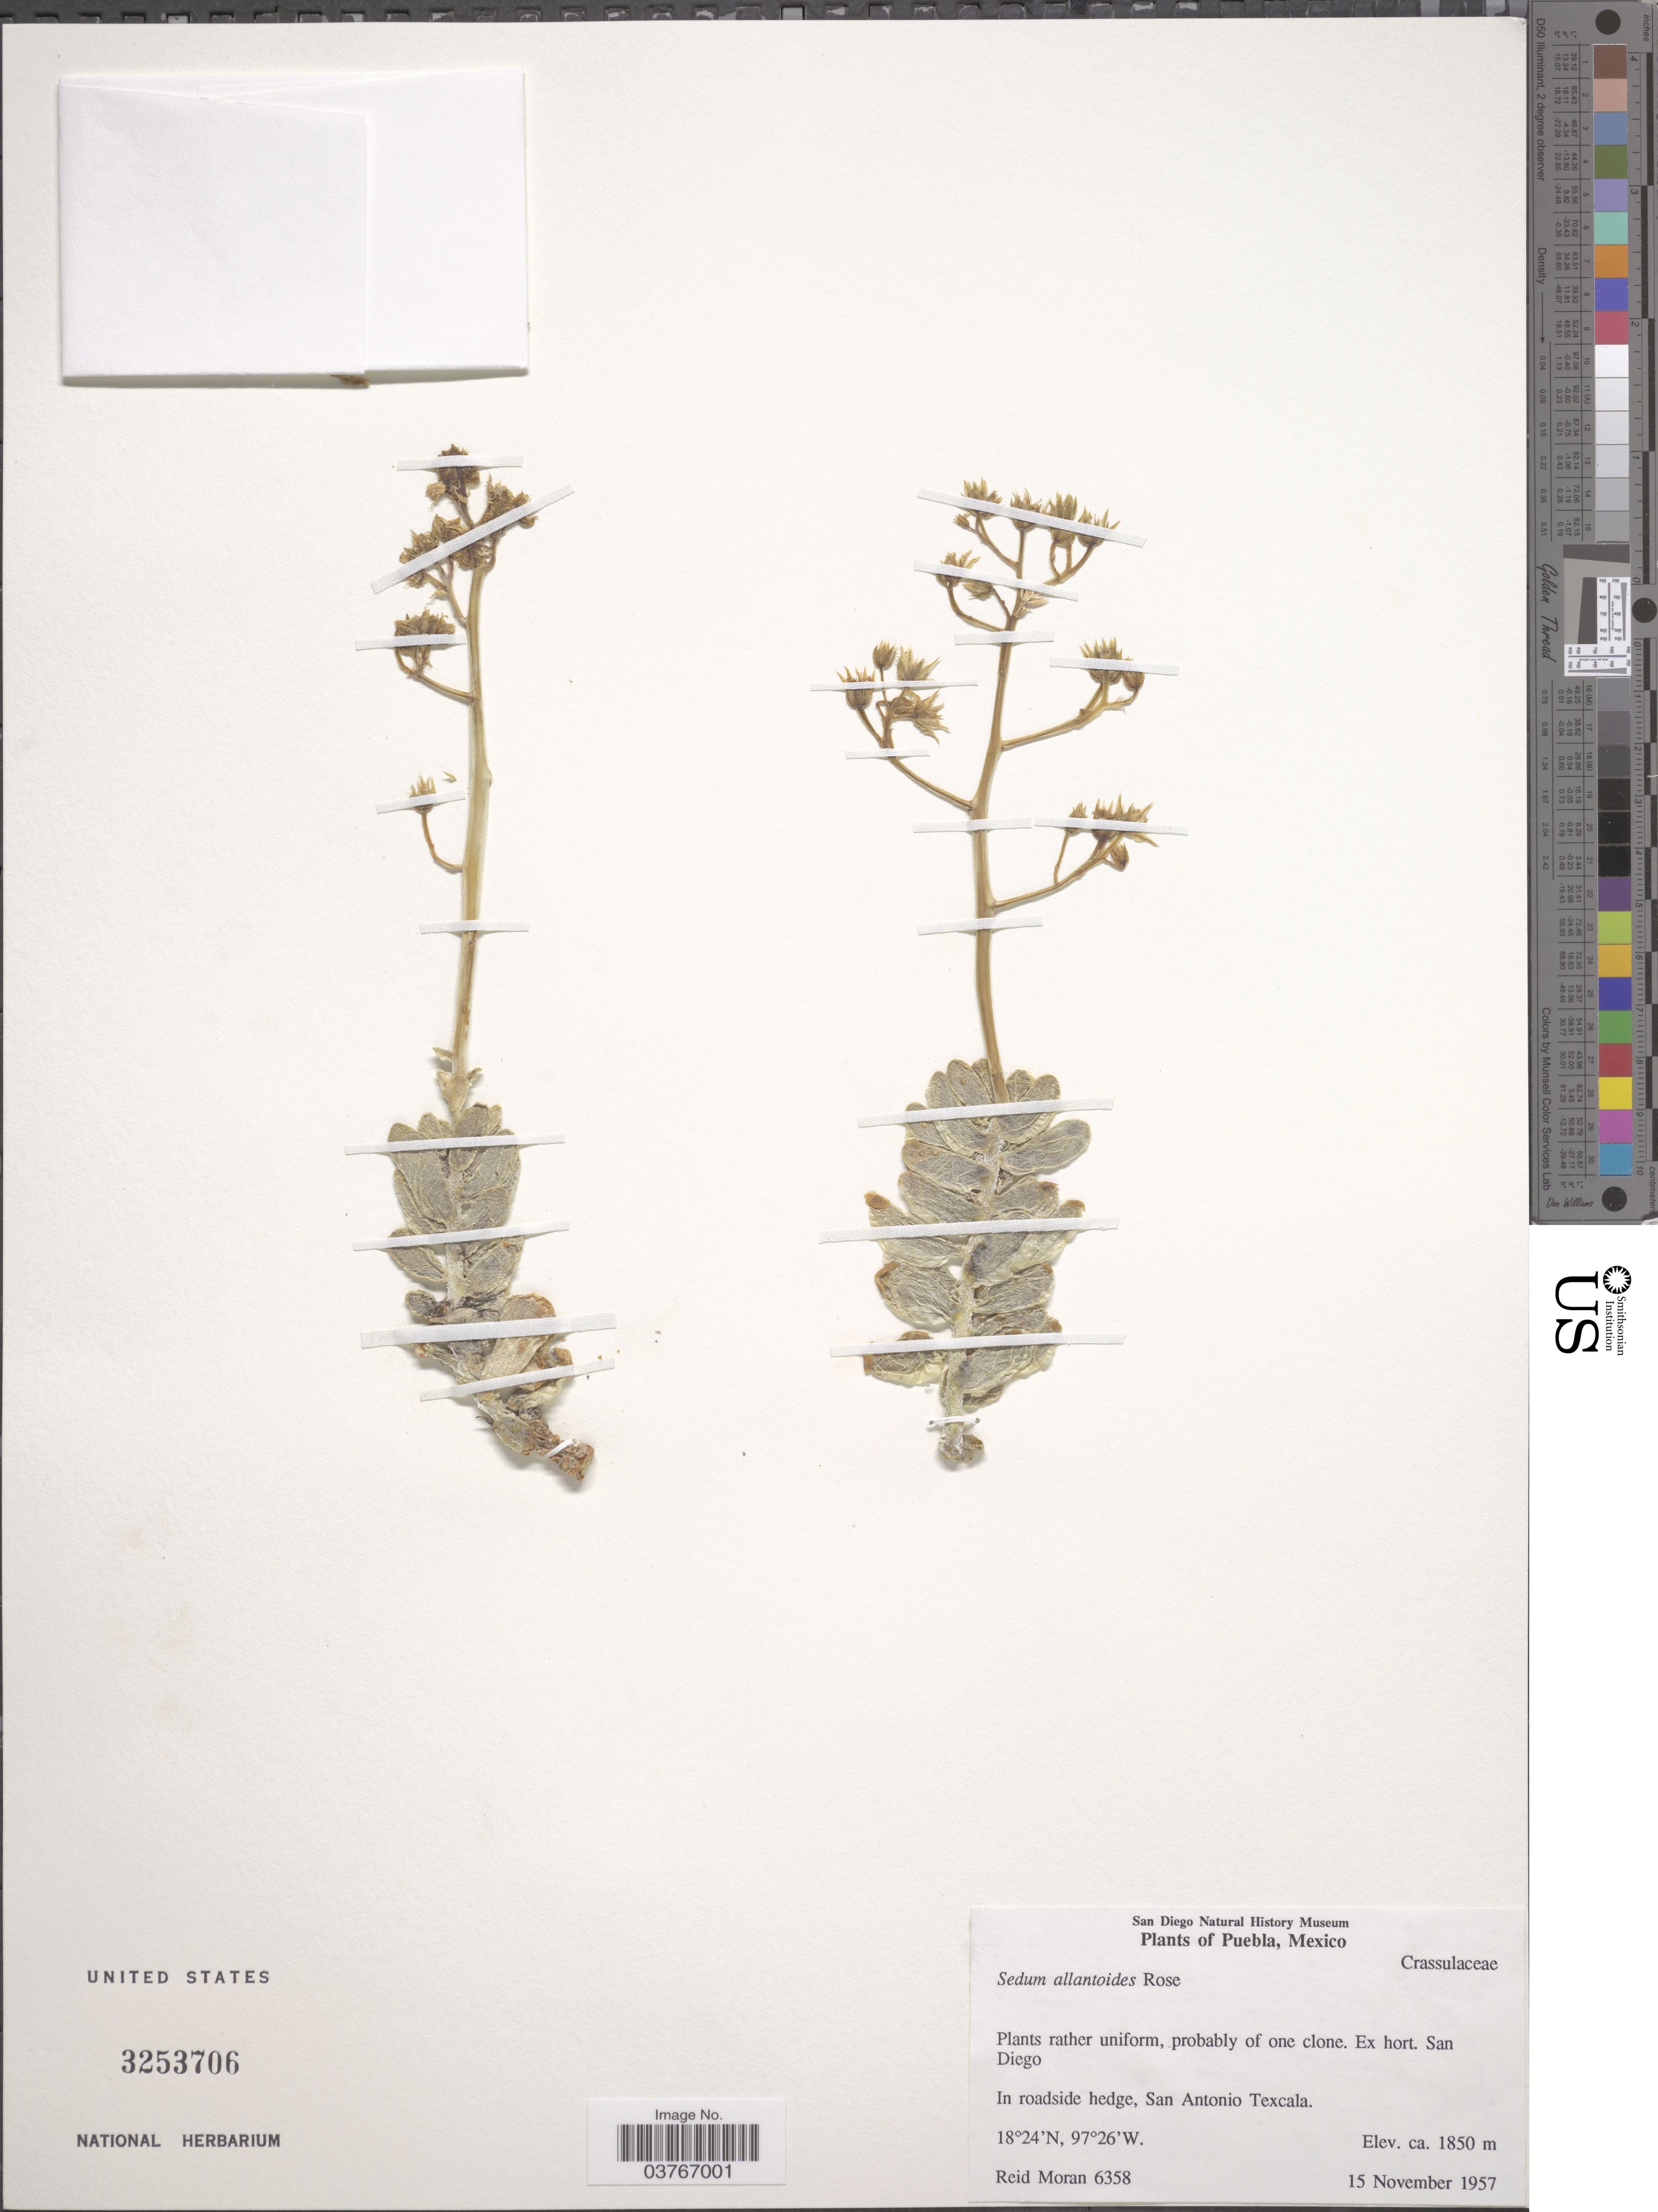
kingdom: Plantae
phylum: Tracheophyta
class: Magnoliopsida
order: Saxifragales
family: Crassulaceae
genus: Sedum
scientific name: Sedum allantoides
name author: Rose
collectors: R. Moran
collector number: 6358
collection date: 1957-11-15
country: Mexico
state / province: Puebla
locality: In roadside hedge, San Antonio Texcala.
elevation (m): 1850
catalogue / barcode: US 3253706